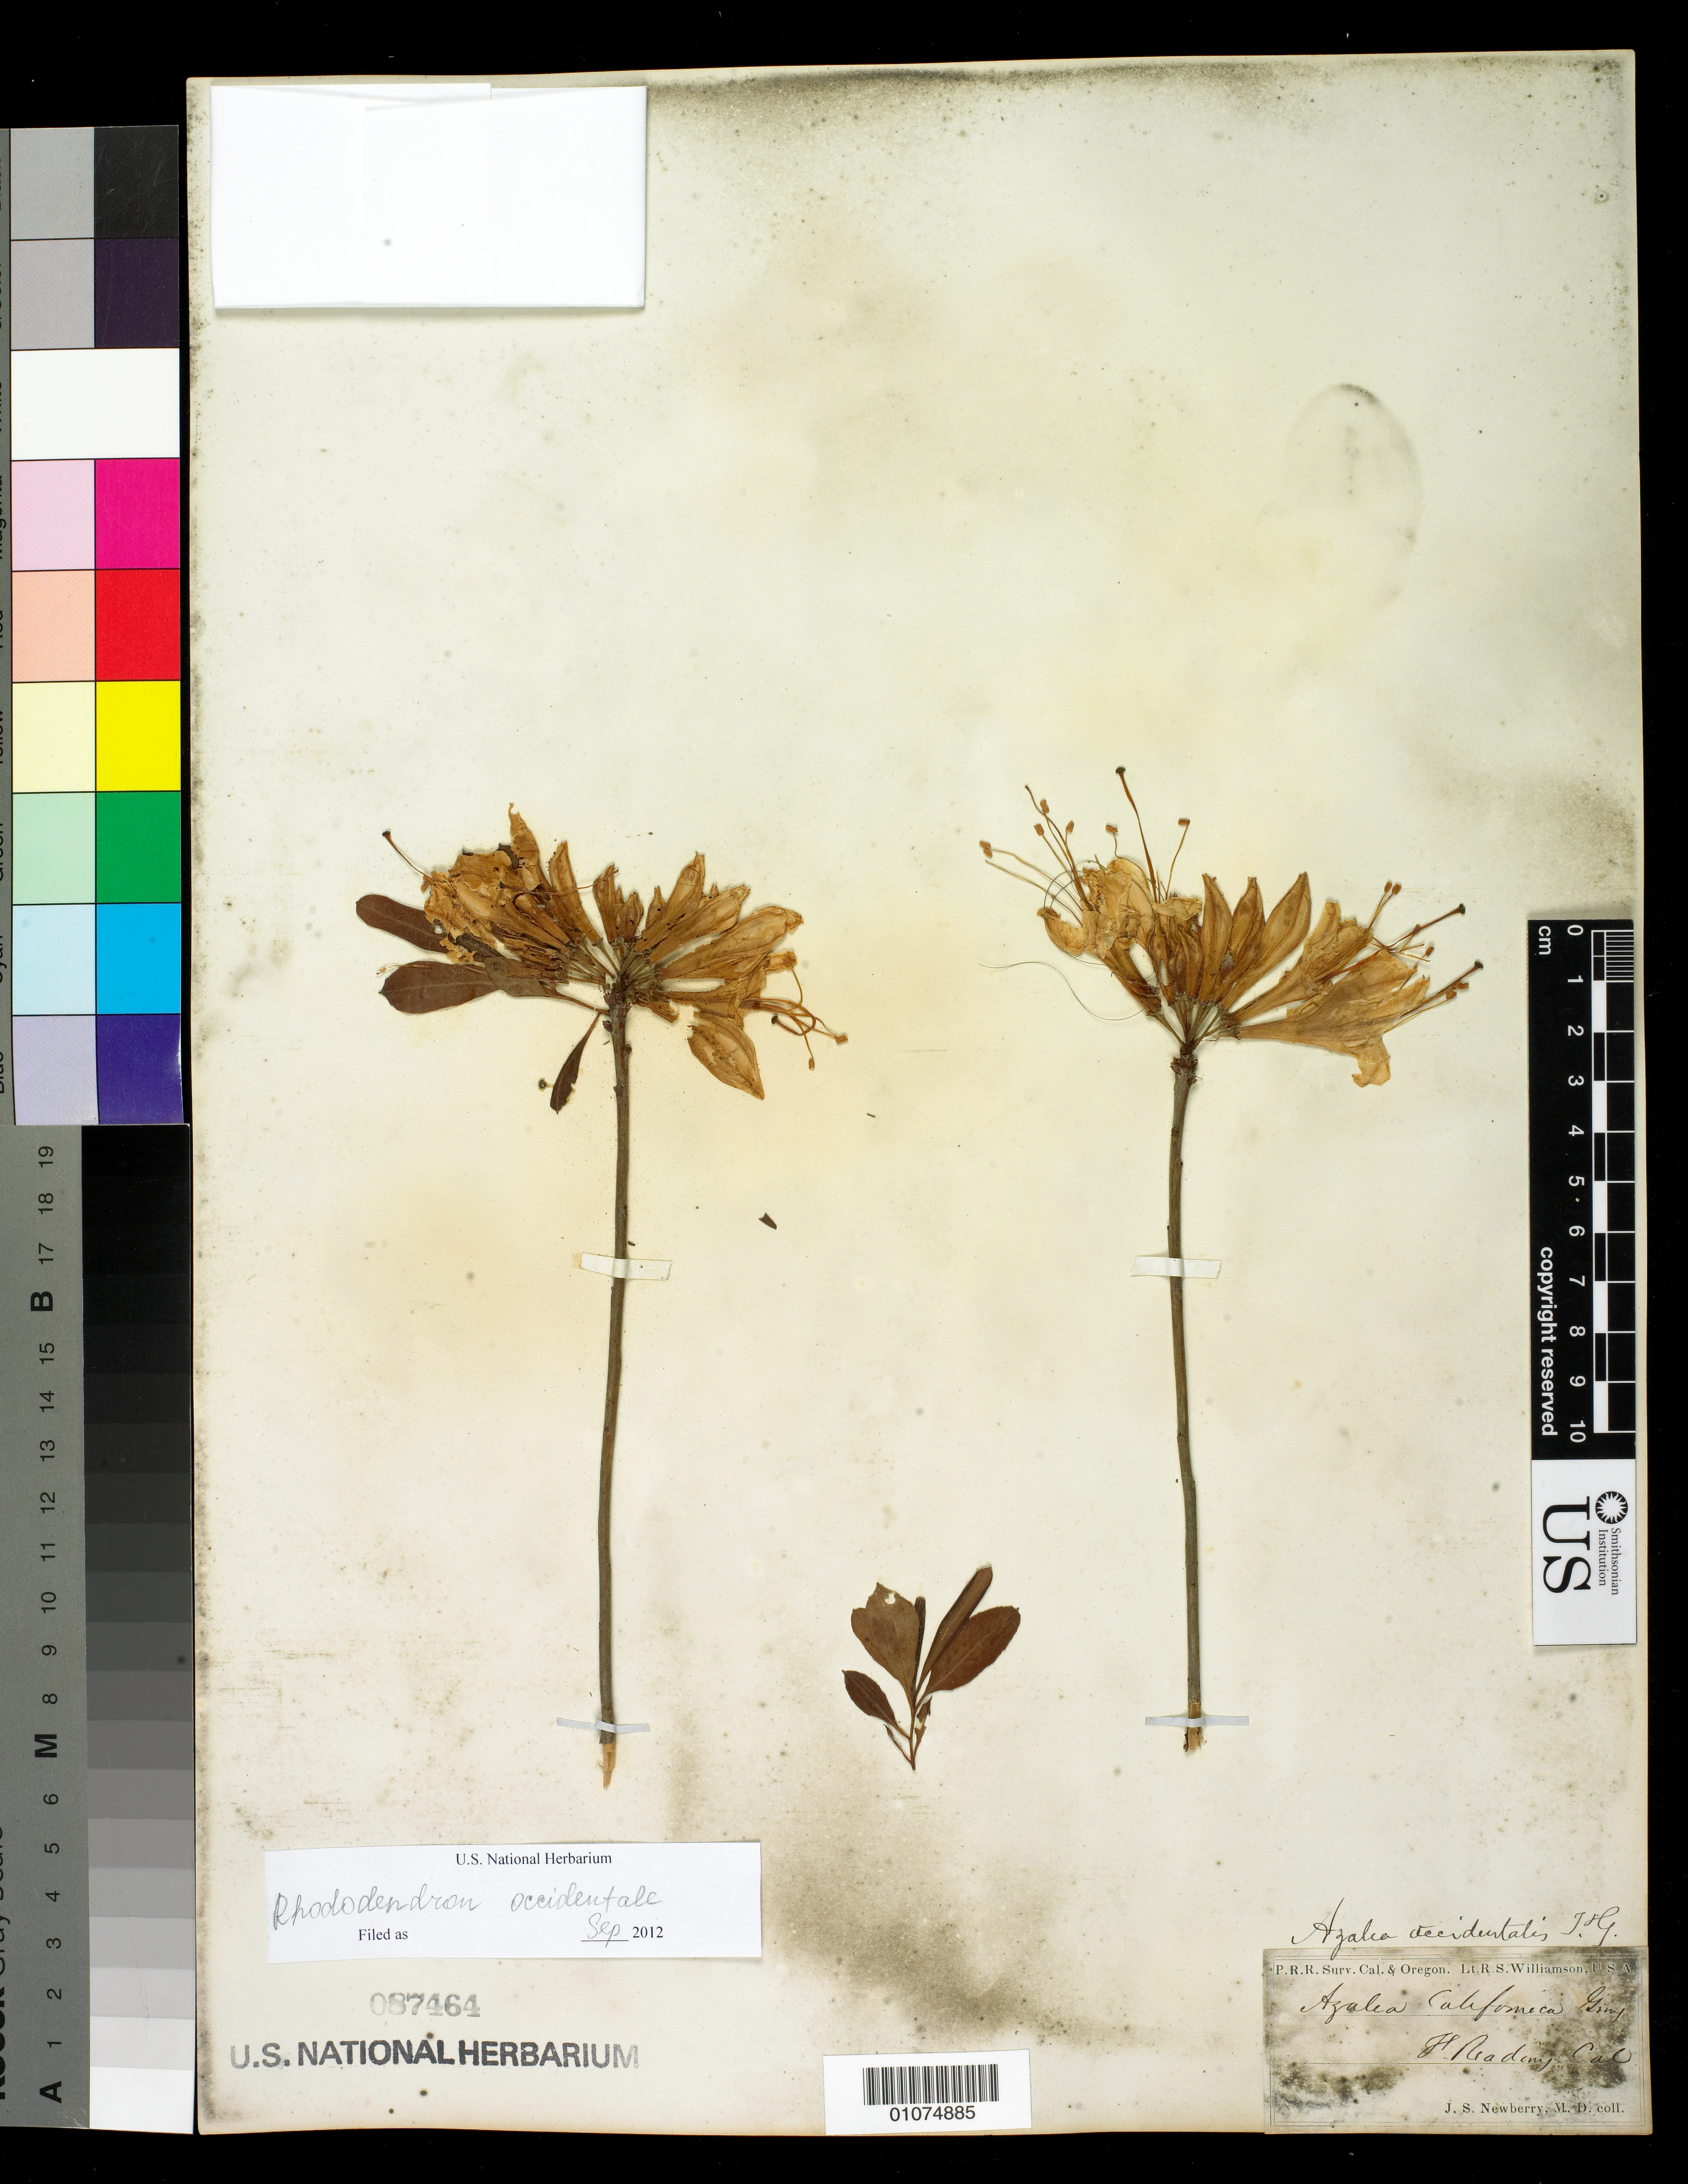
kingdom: Plantae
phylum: Tracheophyta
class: Magnoliopsida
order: Ericales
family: Ericaceae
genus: Rhododendron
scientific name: Rhododendron occidentale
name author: (Torr. & A. Gray) A. Gray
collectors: J. S. Newberry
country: United States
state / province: California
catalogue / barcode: US 87464